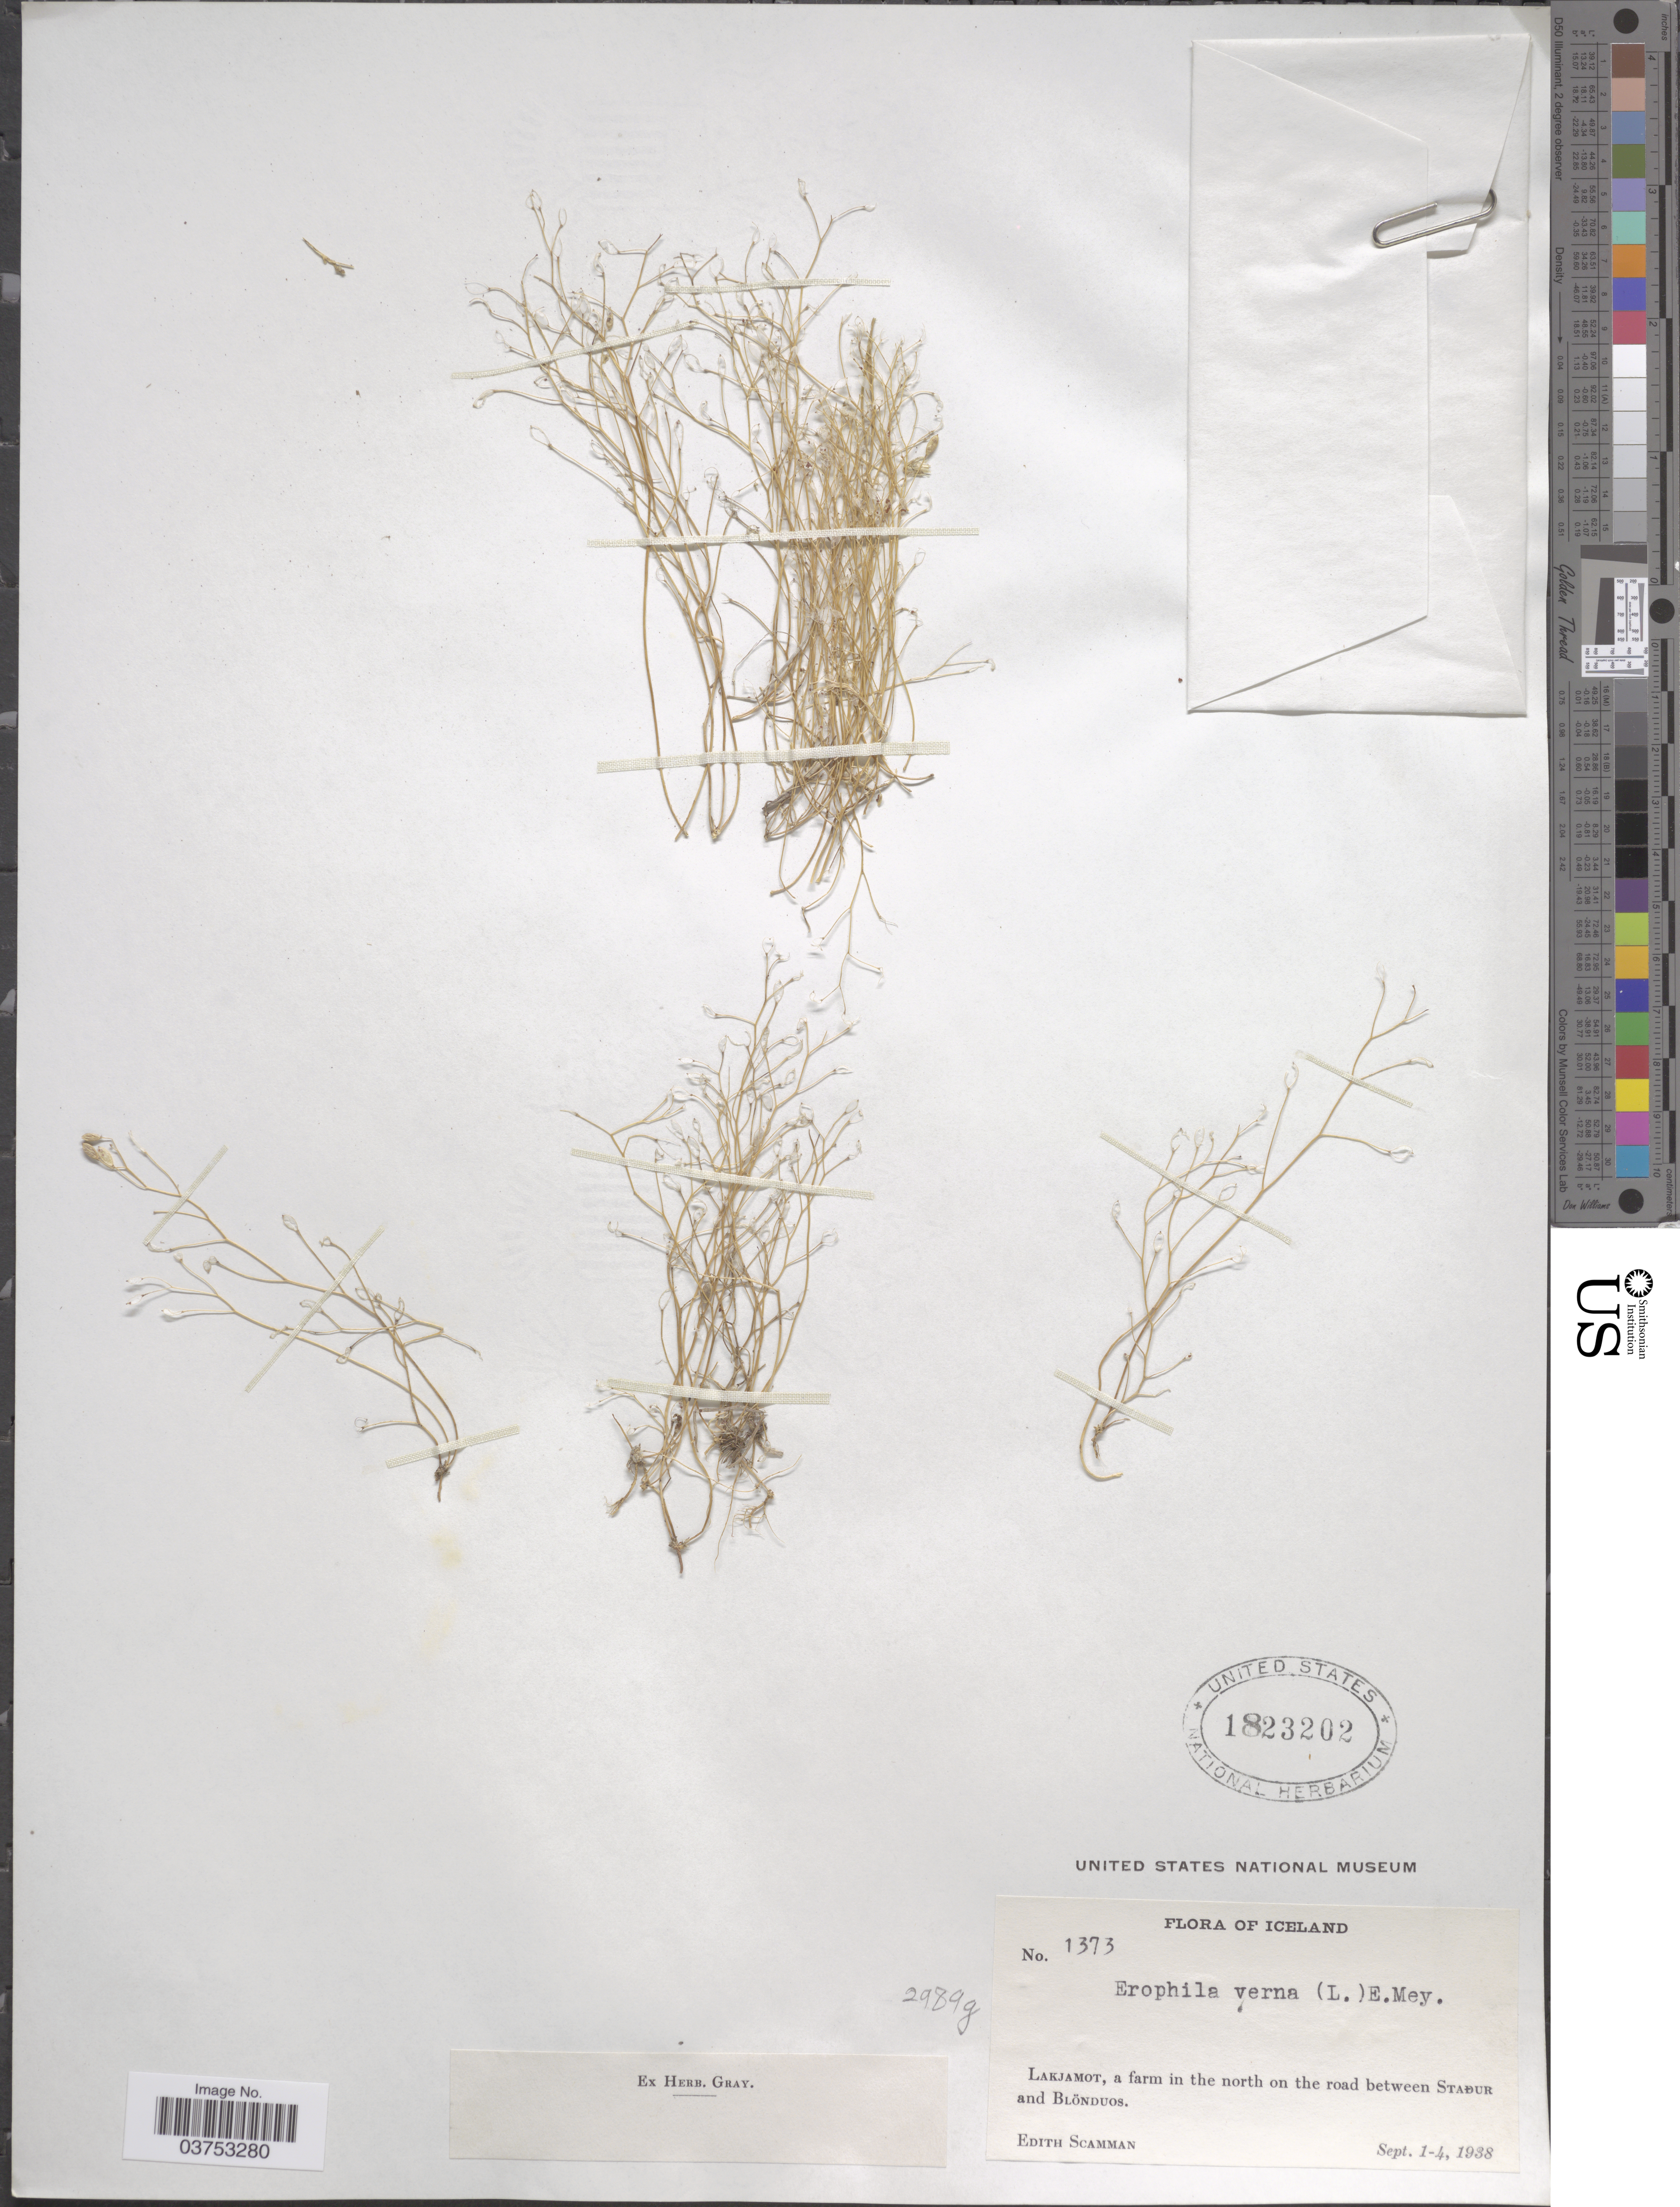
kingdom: Plantae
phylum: Tracheophyta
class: Magnoliopsida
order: Brassicales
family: Brassicaceae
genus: Draba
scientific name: Draba verna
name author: L.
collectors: E. Scamman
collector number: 1373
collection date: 1938-09-01/1938-09-04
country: Iceland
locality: Lakjamot, a farm in the north on the road between Stadur and Blönduos.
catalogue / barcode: US 1823202